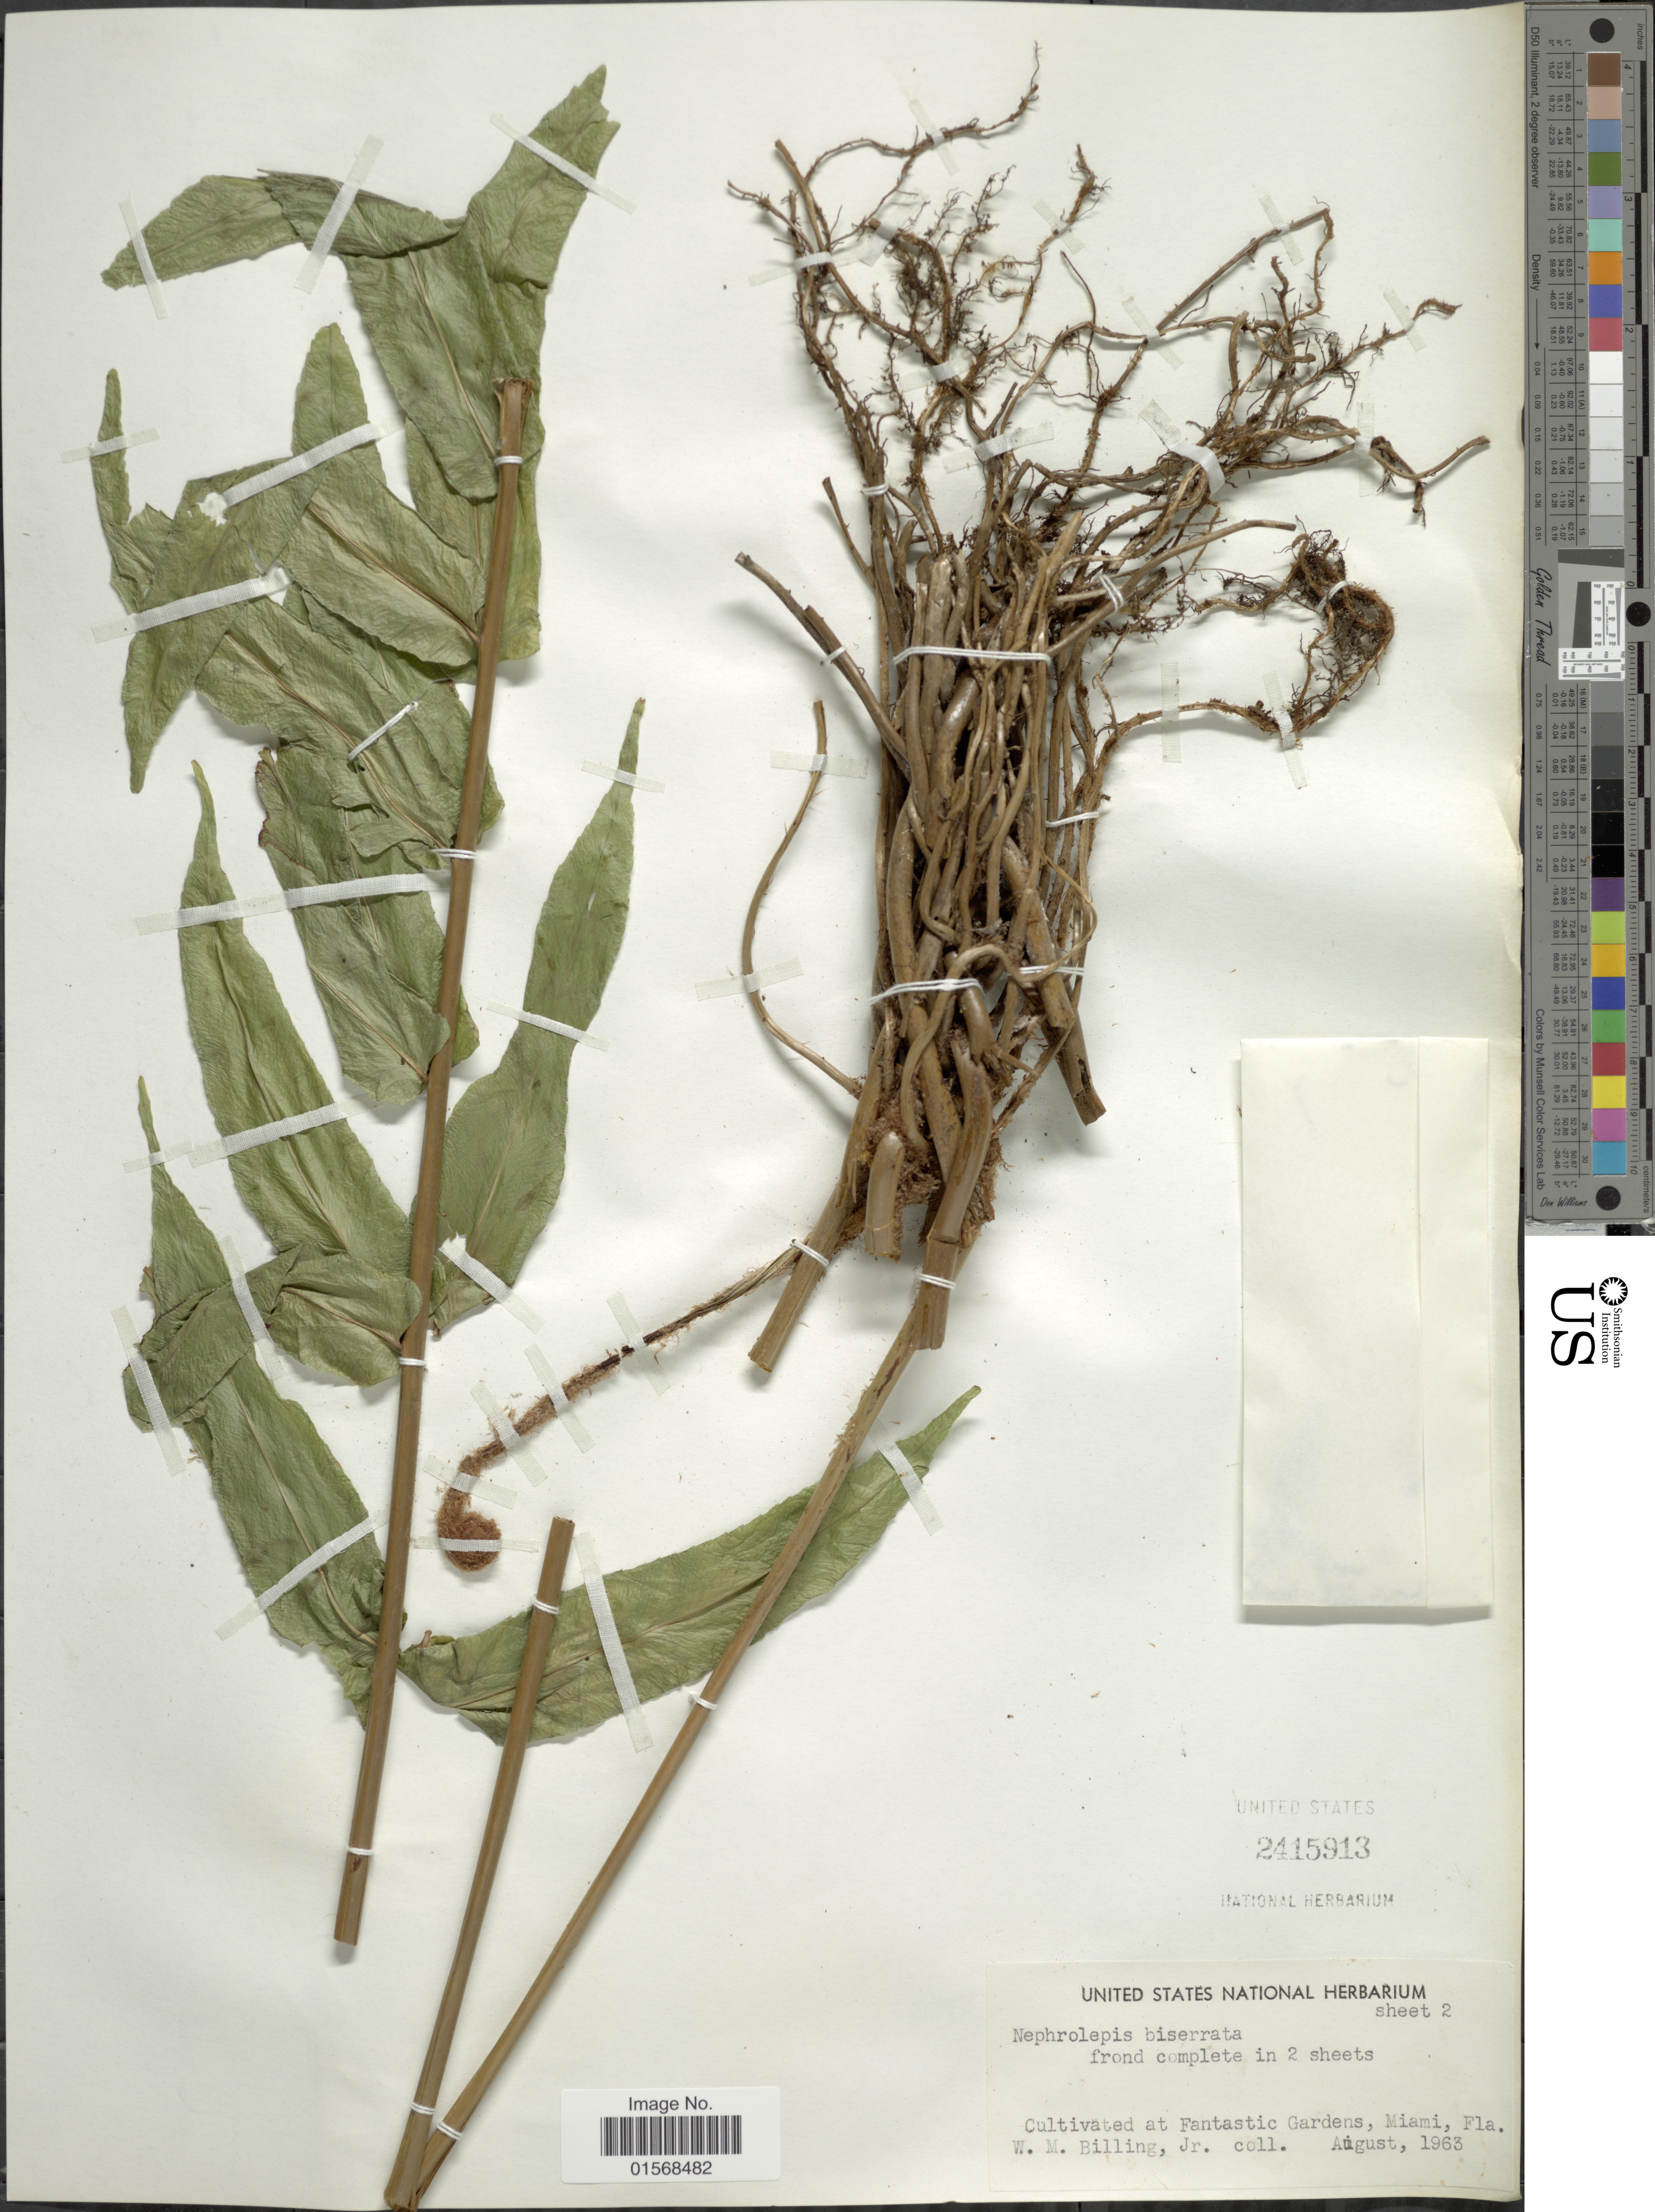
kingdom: Plantae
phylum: Tracheophyta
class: Polypodiopsida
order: Polypodiales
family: Nephrolepidaceae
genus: Nephrolepis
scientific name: Nephrolepis biserrata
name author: (Sw.) Schott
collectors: W. Billing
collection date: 1963-08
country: United States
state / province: Florida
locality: At Fantastic Gardens, Miami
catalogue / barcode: US 2415913